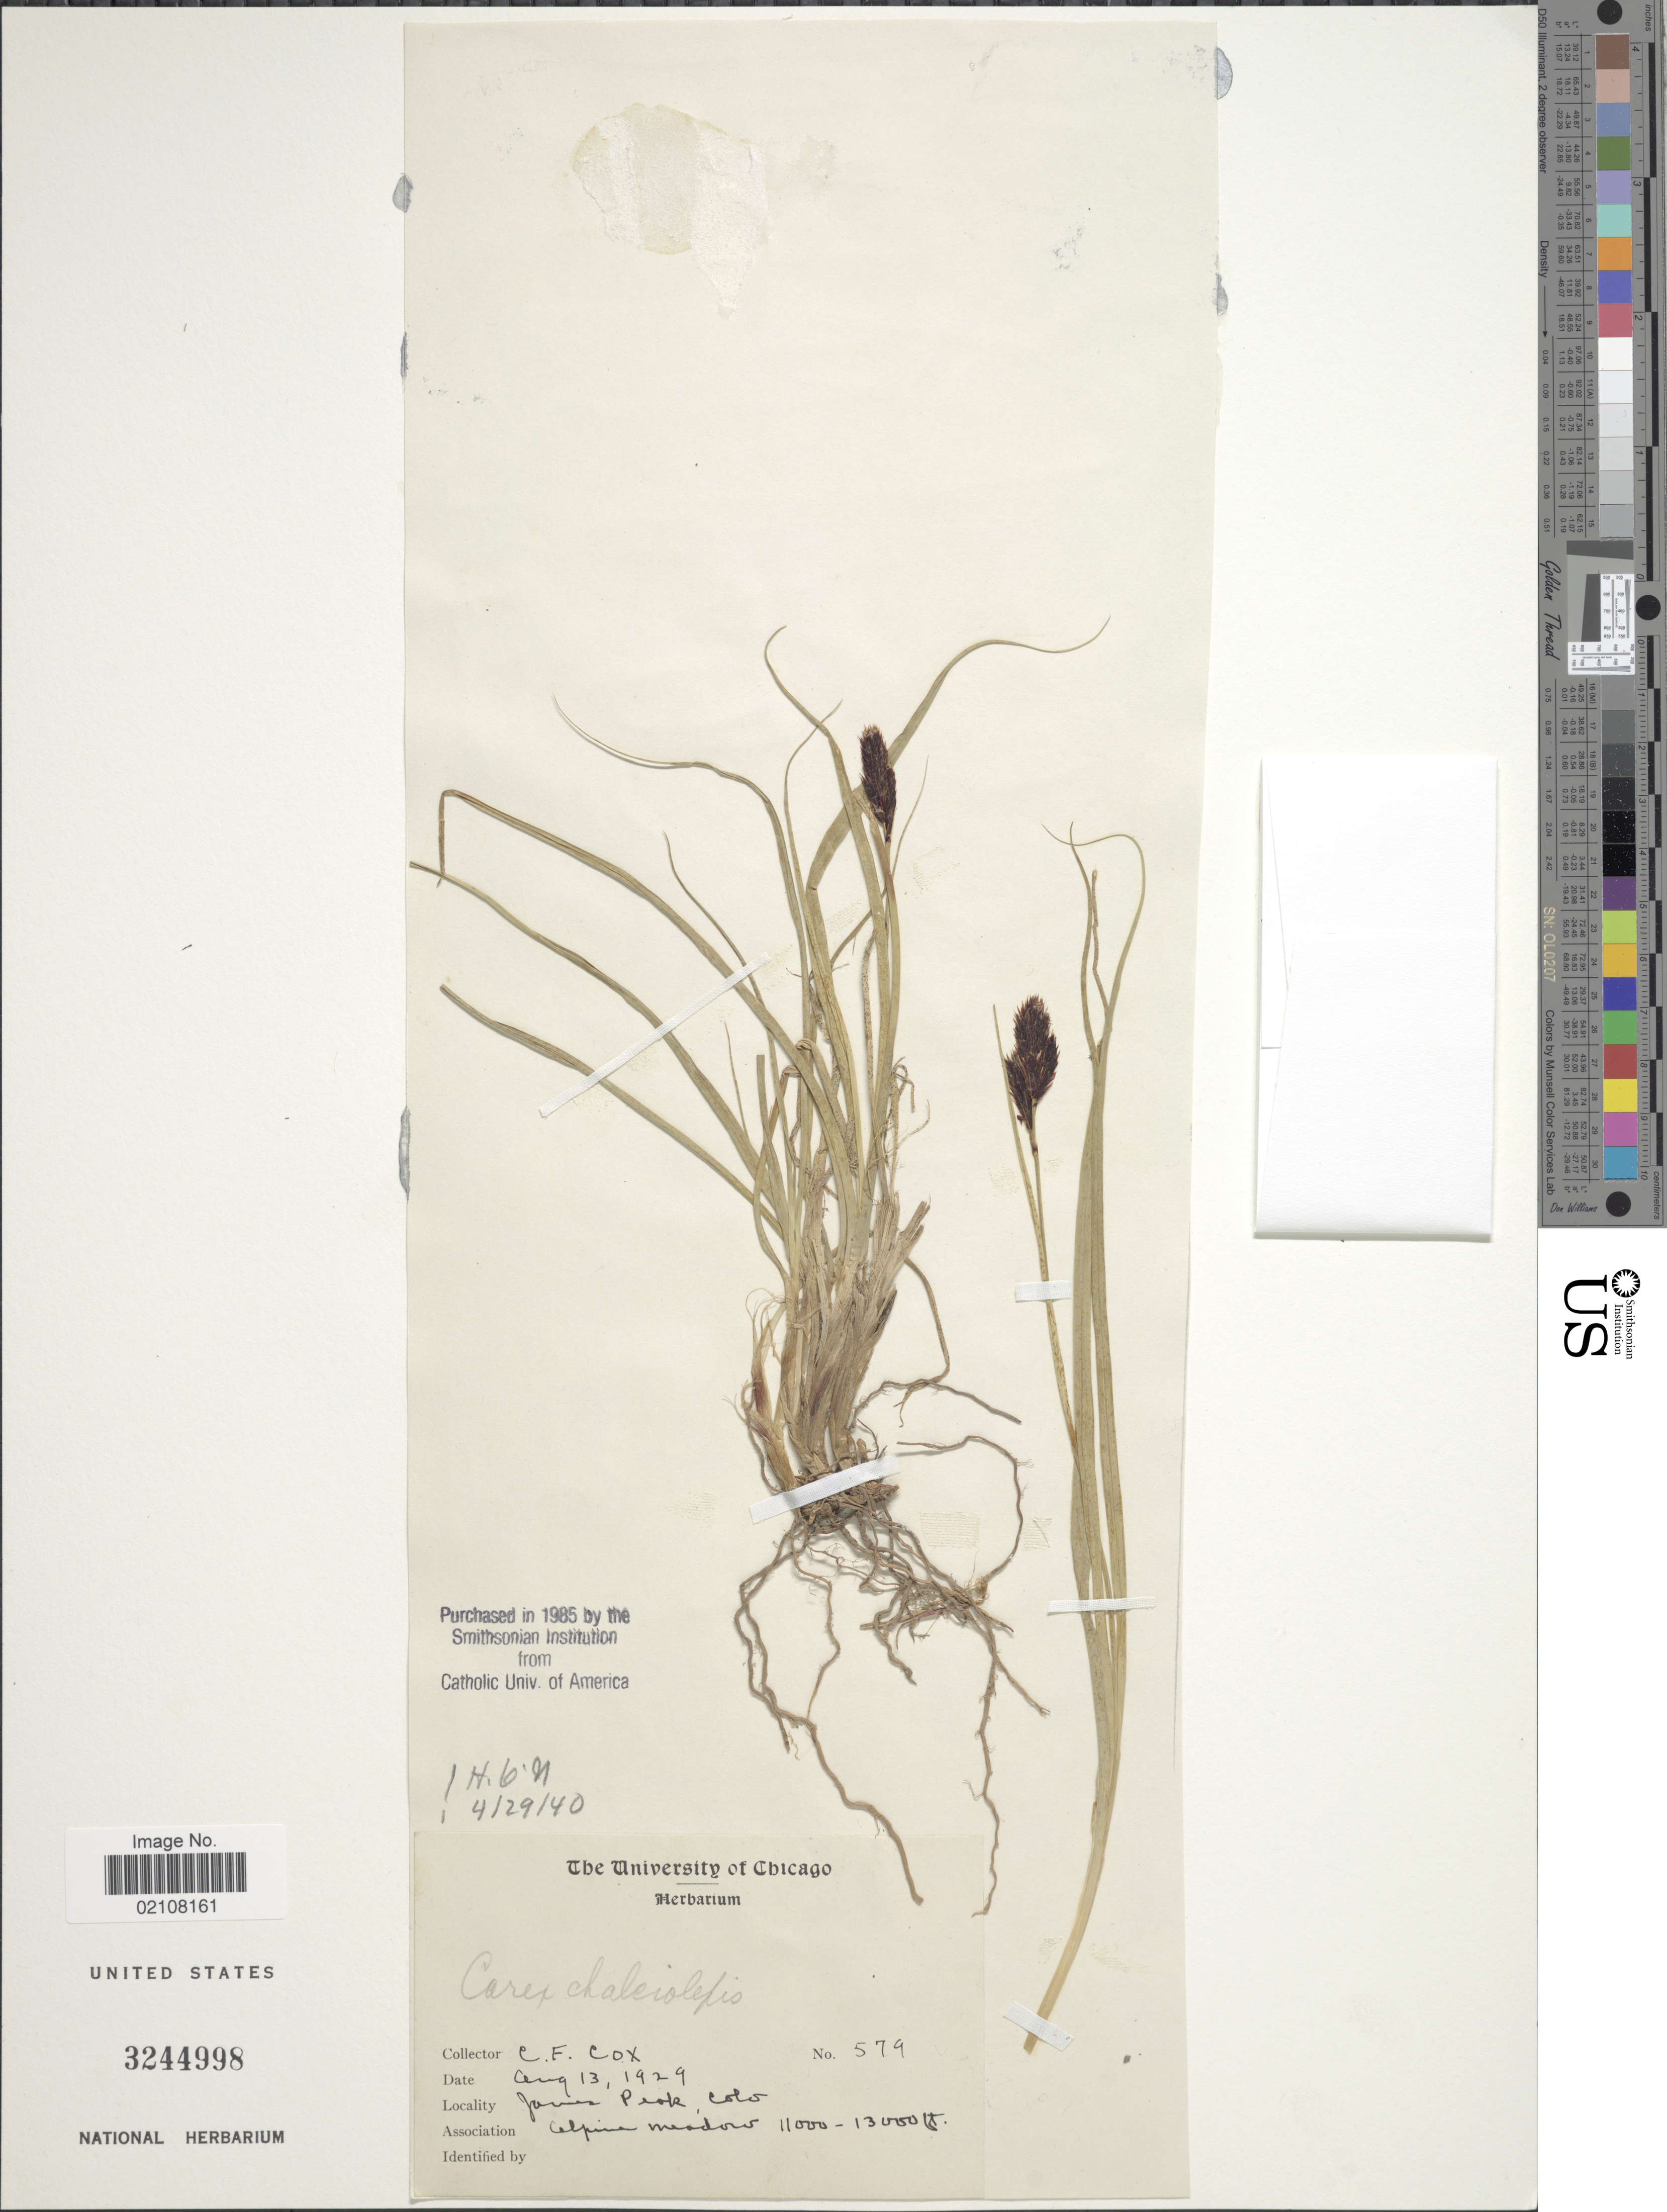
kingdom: Plantae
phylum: Tracheophyta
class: Liliopsida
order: Poales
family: Cyperaceae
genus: Carex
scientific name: Carex chalciolepis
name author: Holm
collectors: C. Cox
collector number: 579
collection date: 1929-08-13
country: United States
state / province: Colorado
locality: James Peak, Alpine meadow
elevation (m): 3353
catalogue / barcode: US 3244998